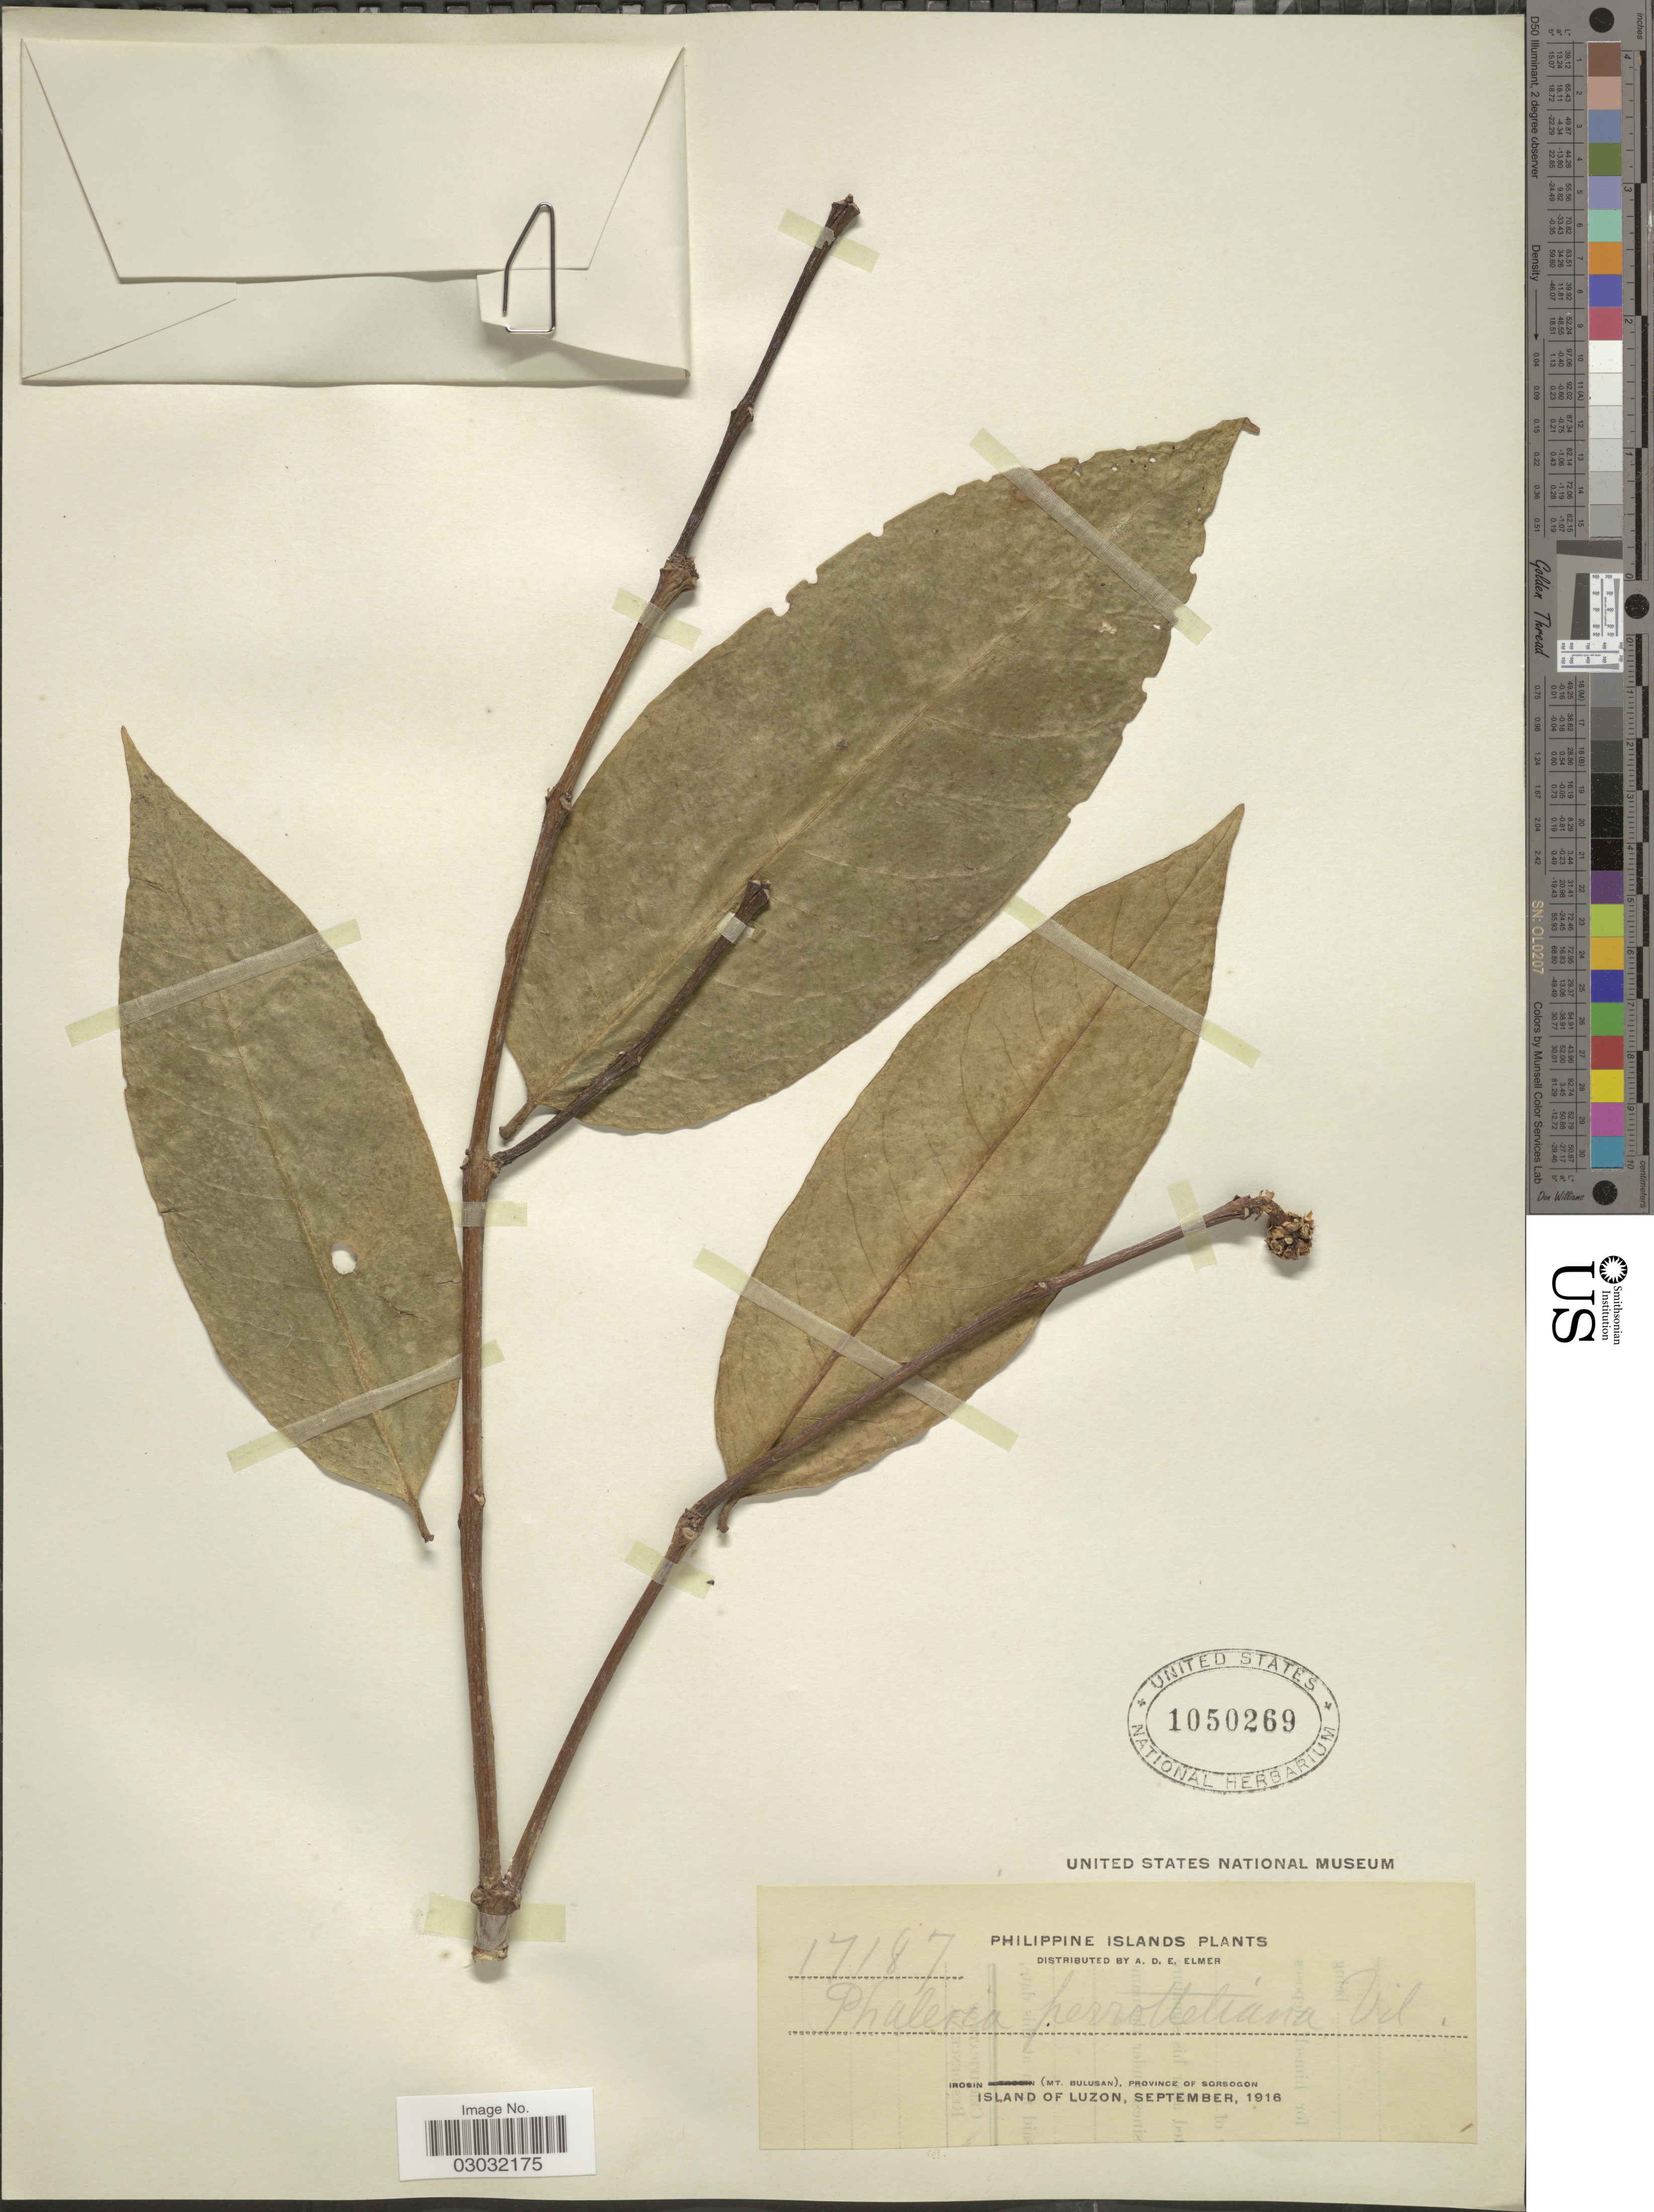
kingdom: Plantae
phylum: Tracheophyta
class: Magnoliopsida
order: Malvales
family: Thymelaeaceae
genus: Phaleria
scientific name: Phaleria perrottetiana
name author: (Decne.) Fern.-Vill.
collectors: A. D. E. Elmer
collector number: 17187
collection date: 1916-09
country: Philippines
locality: Irosin (Mt. Bulusan), province of Sorsogon.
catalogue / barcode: US 1050269